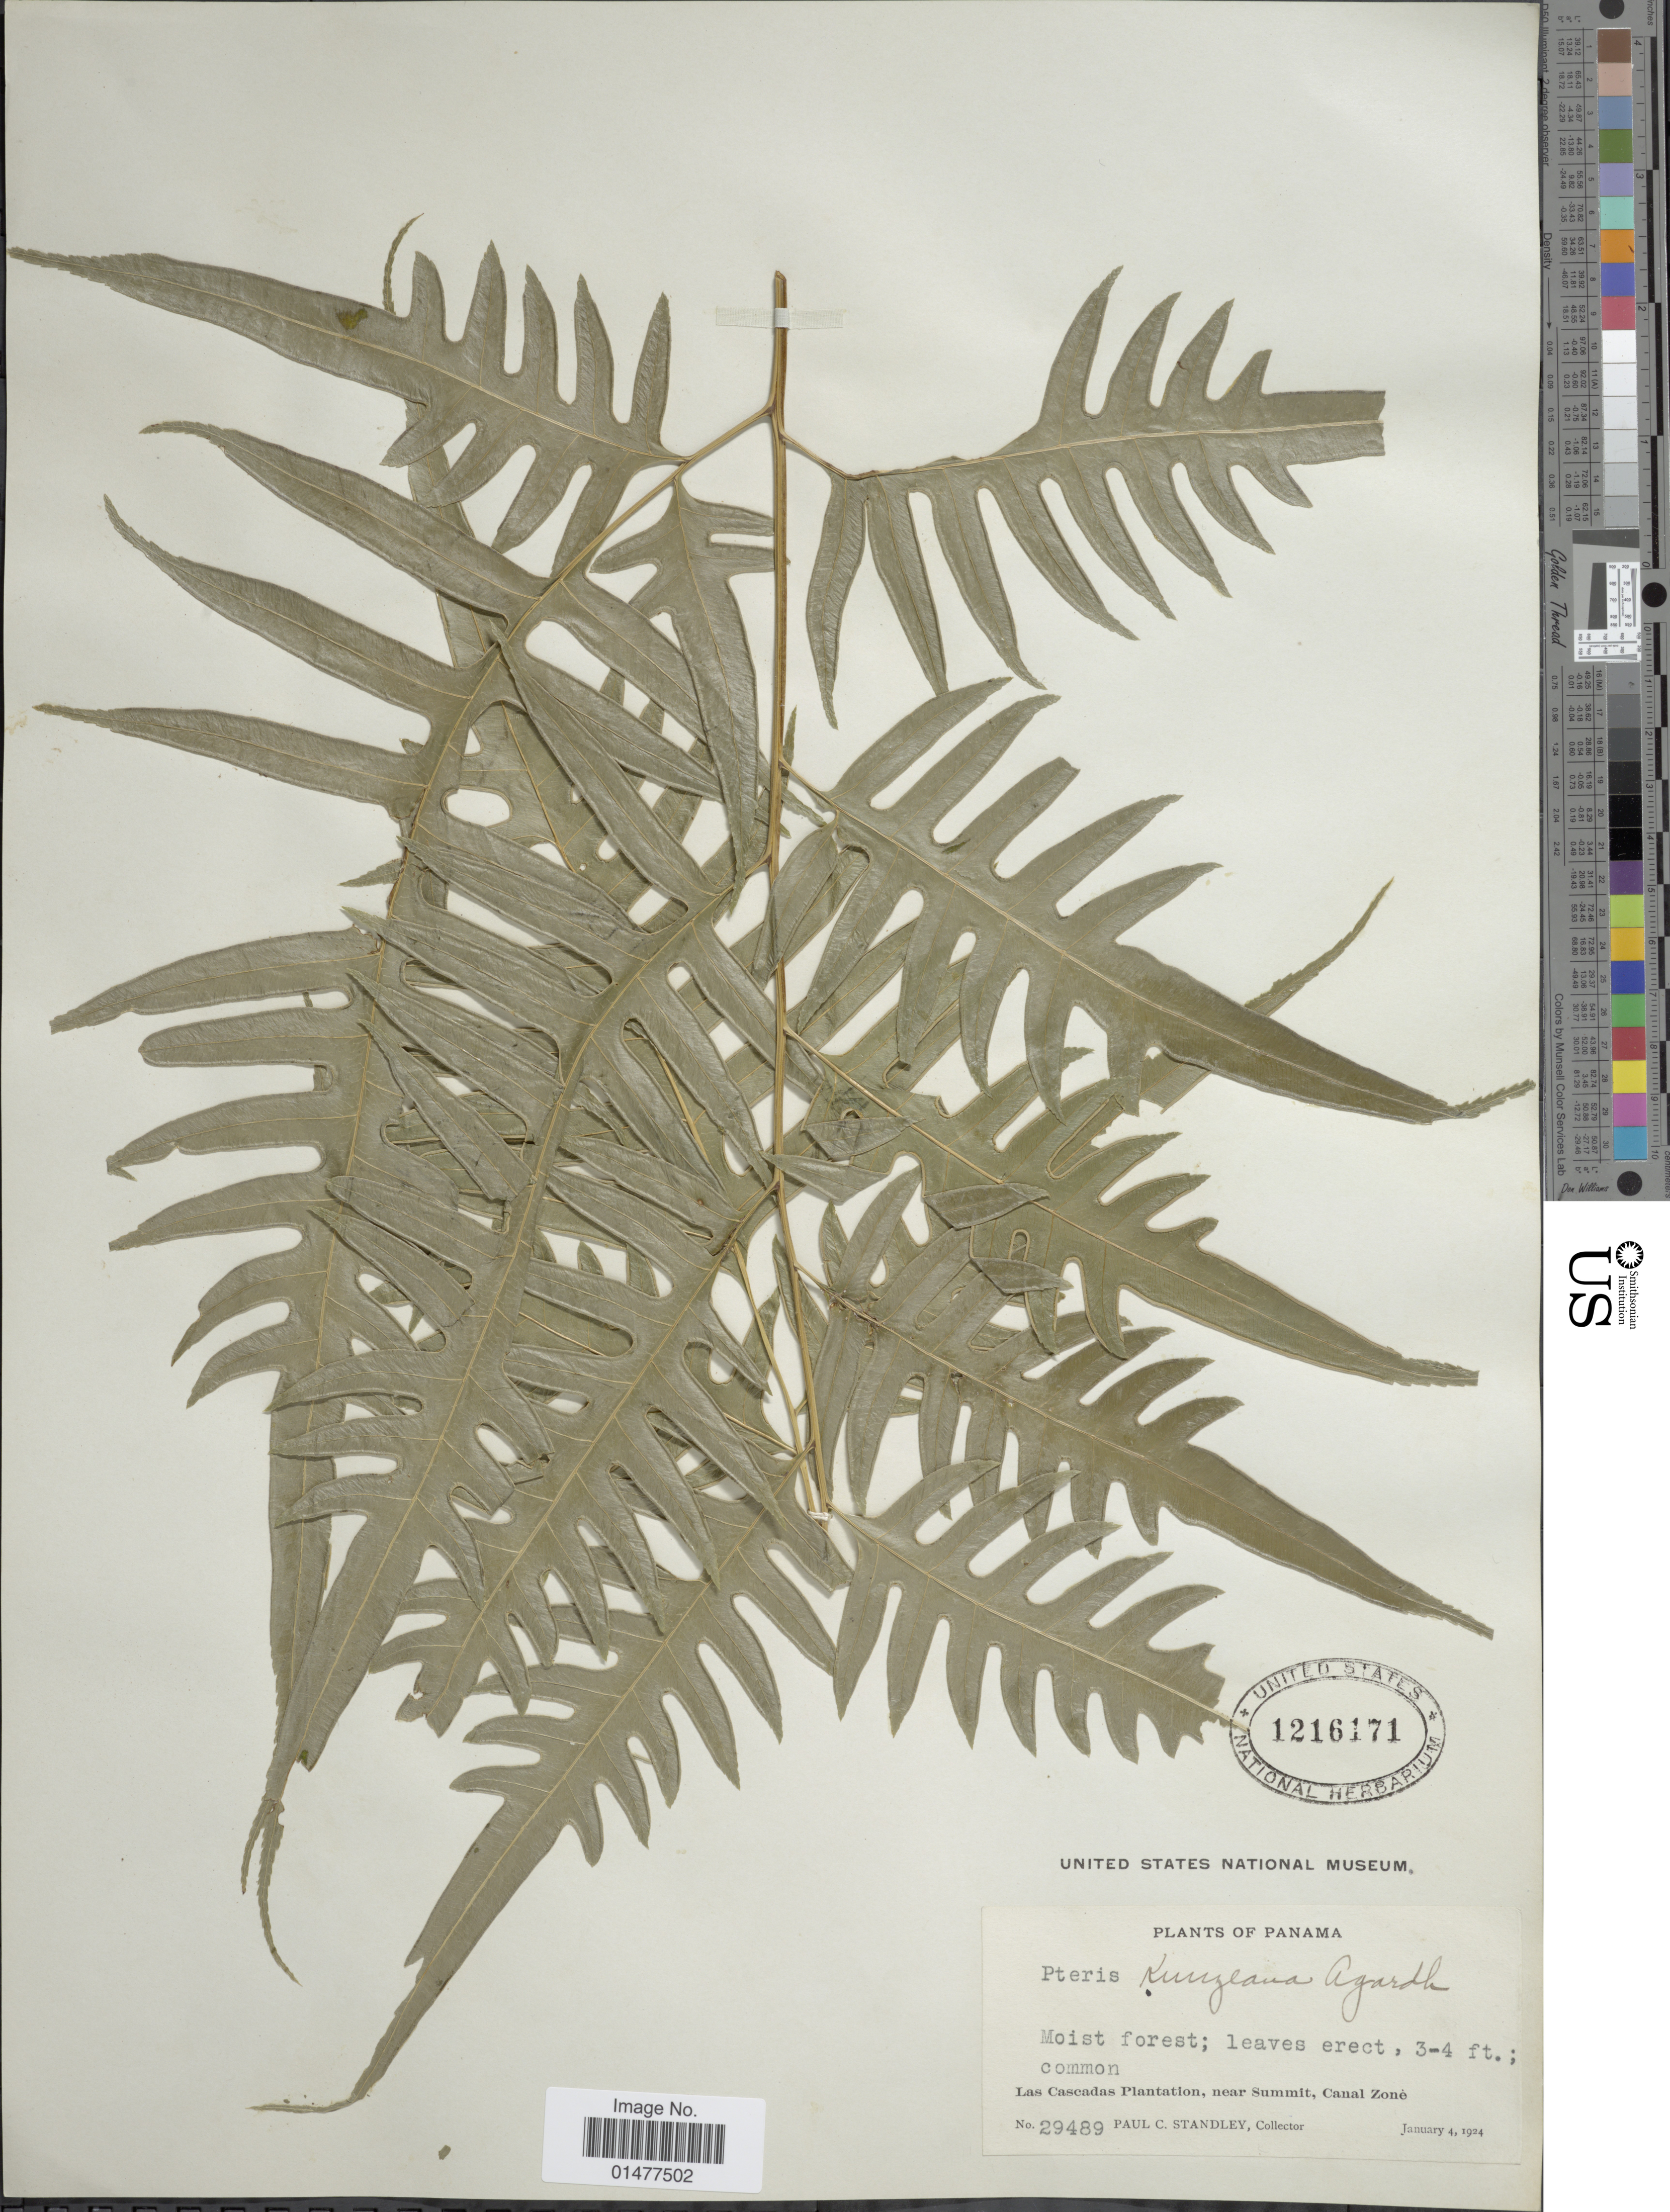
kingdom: Plantae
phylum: Tracheophyta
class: Polypodiopsida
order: Polypodiales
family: Pteridaceae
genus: Pteris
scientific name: Pteris altissima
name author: Poir.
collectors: P. C. Standley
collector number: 29489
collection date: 1924-01-04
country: Panama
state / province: Colón / Panamá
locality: Las Cascadas Plantation, near Summit, Canal Zone.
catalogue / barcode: US 1216171